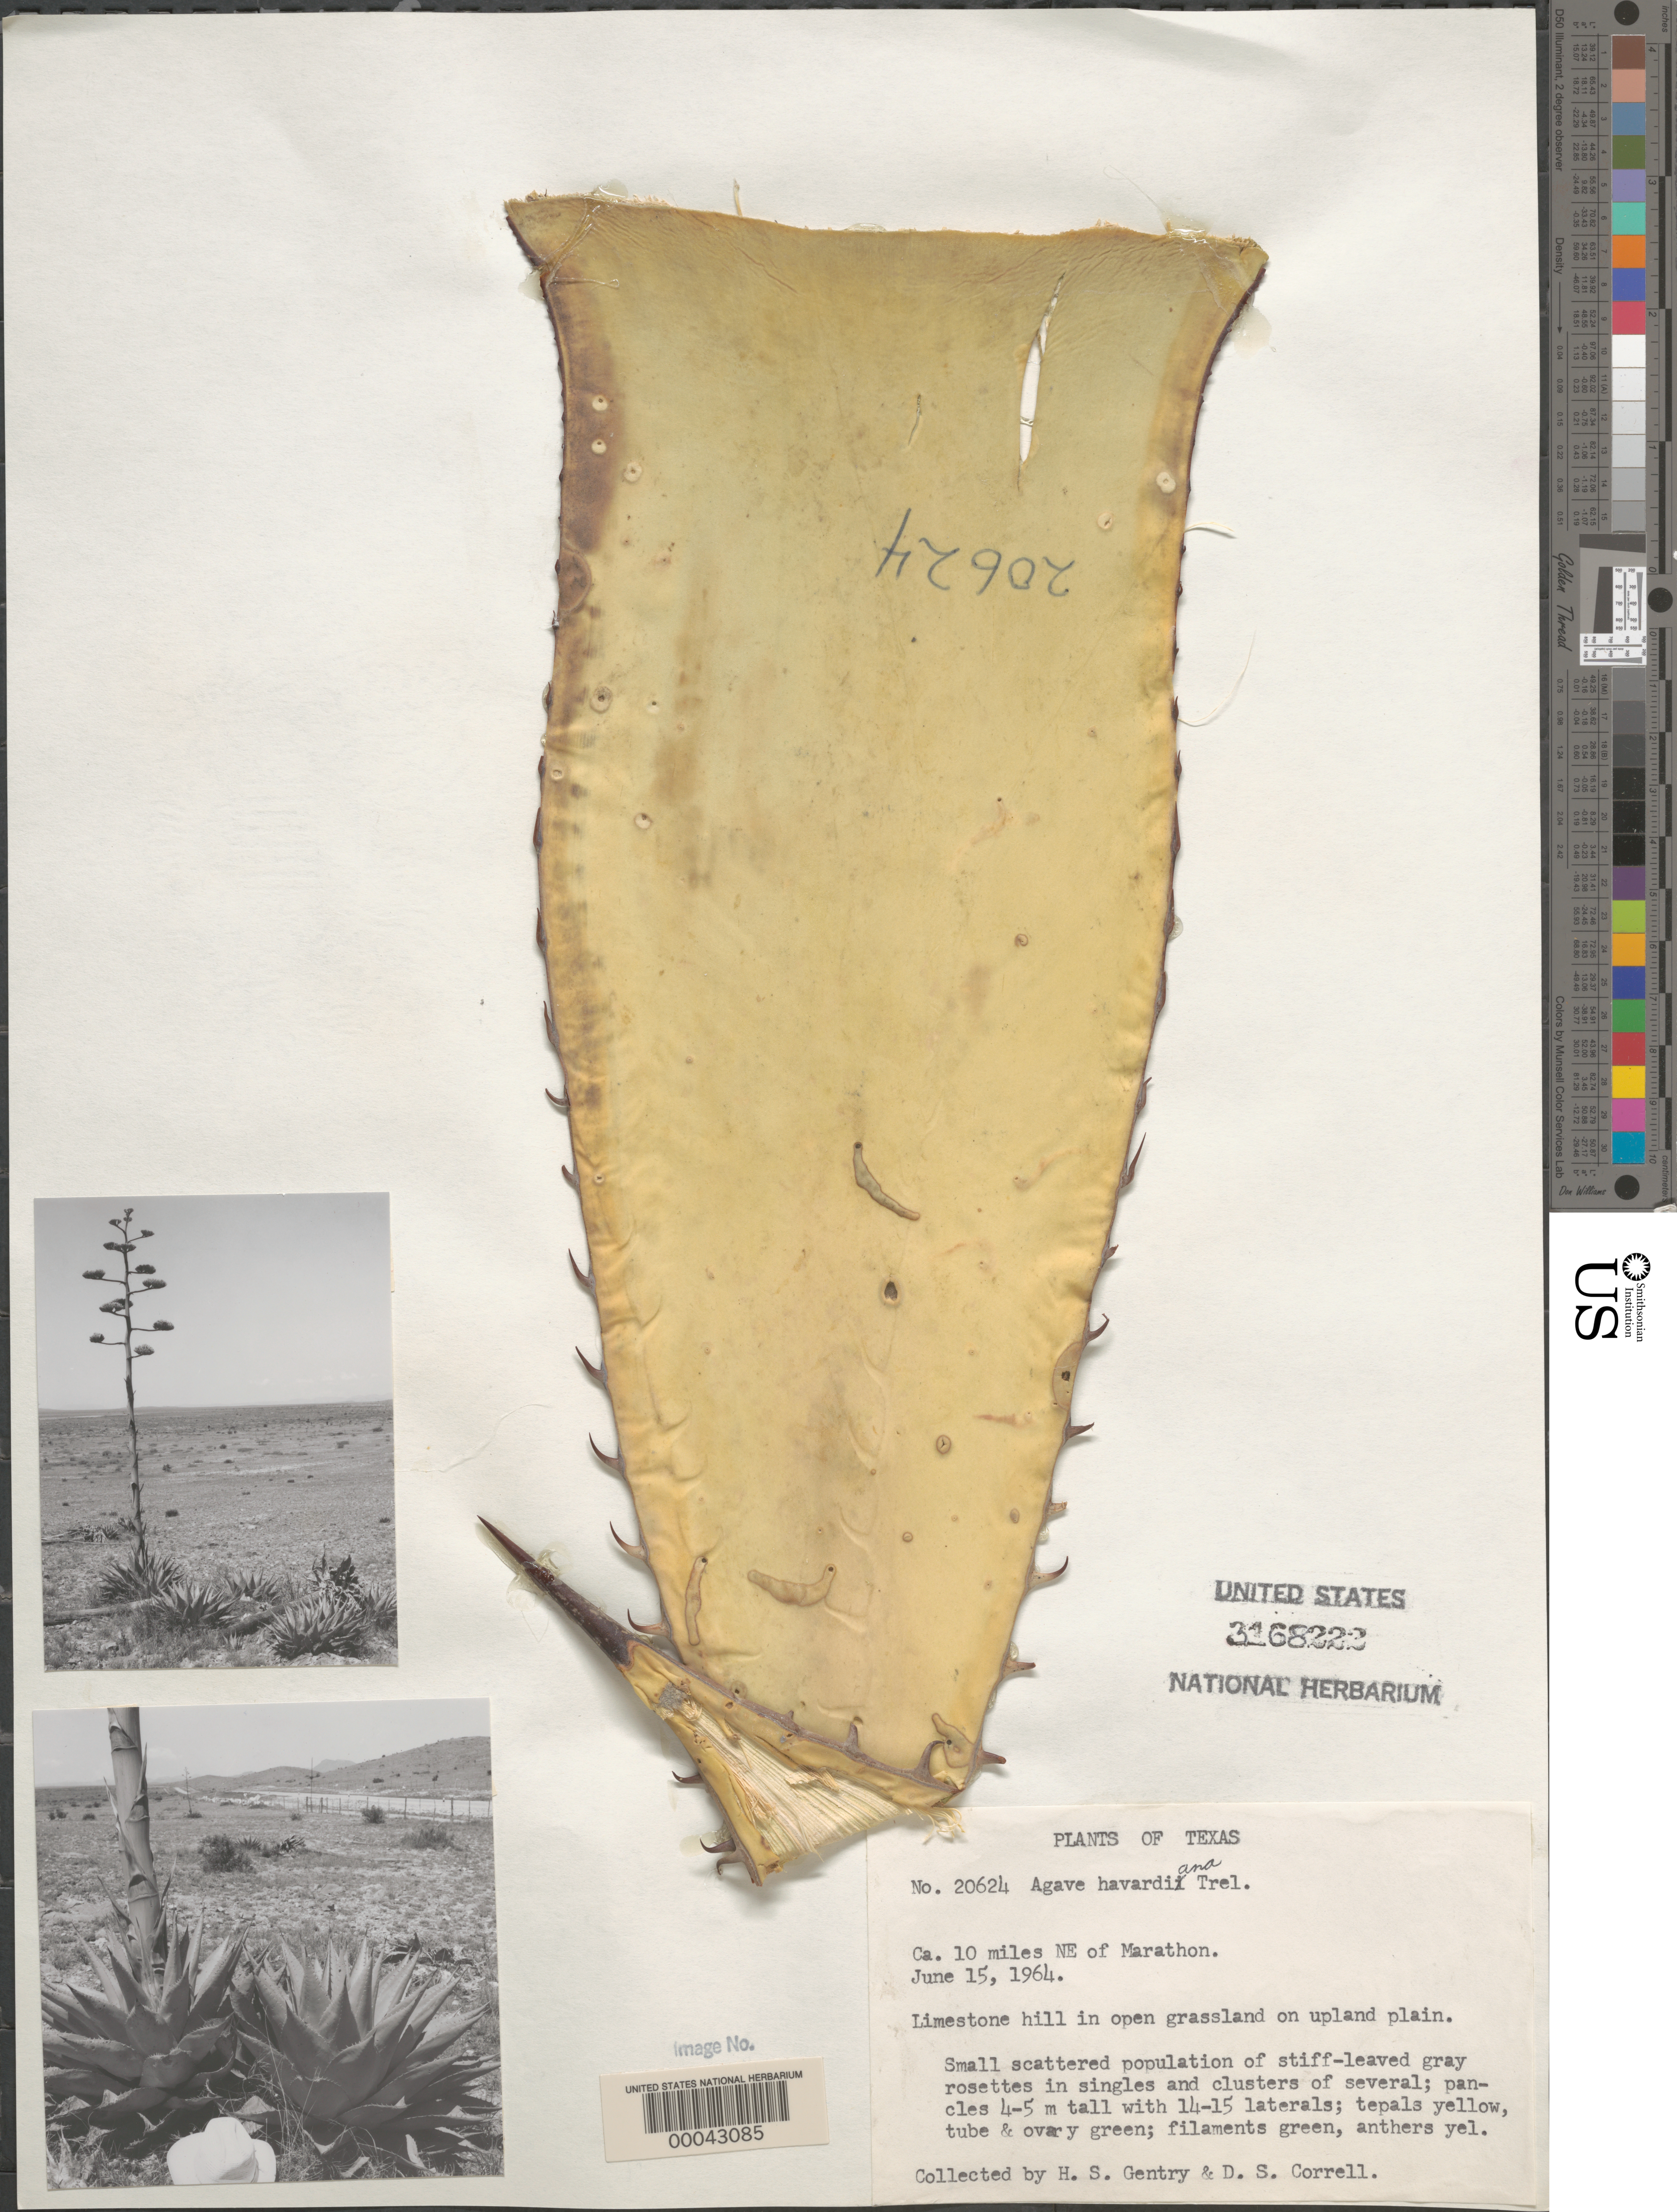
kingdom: Plantae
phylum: Tracheophyta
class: Liliopsida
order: Asparagales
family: Asparagaceae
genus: Agave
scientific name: Agave havardiana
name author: Trel.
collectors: H. S. Gentry & D. S. Correll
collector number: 20624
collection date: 1964-06-15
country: United States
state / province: Texas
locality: Ca. 10 miles NE of Marathon. Limestone hill in open grassland on upland plain.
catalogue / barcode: US 3168222